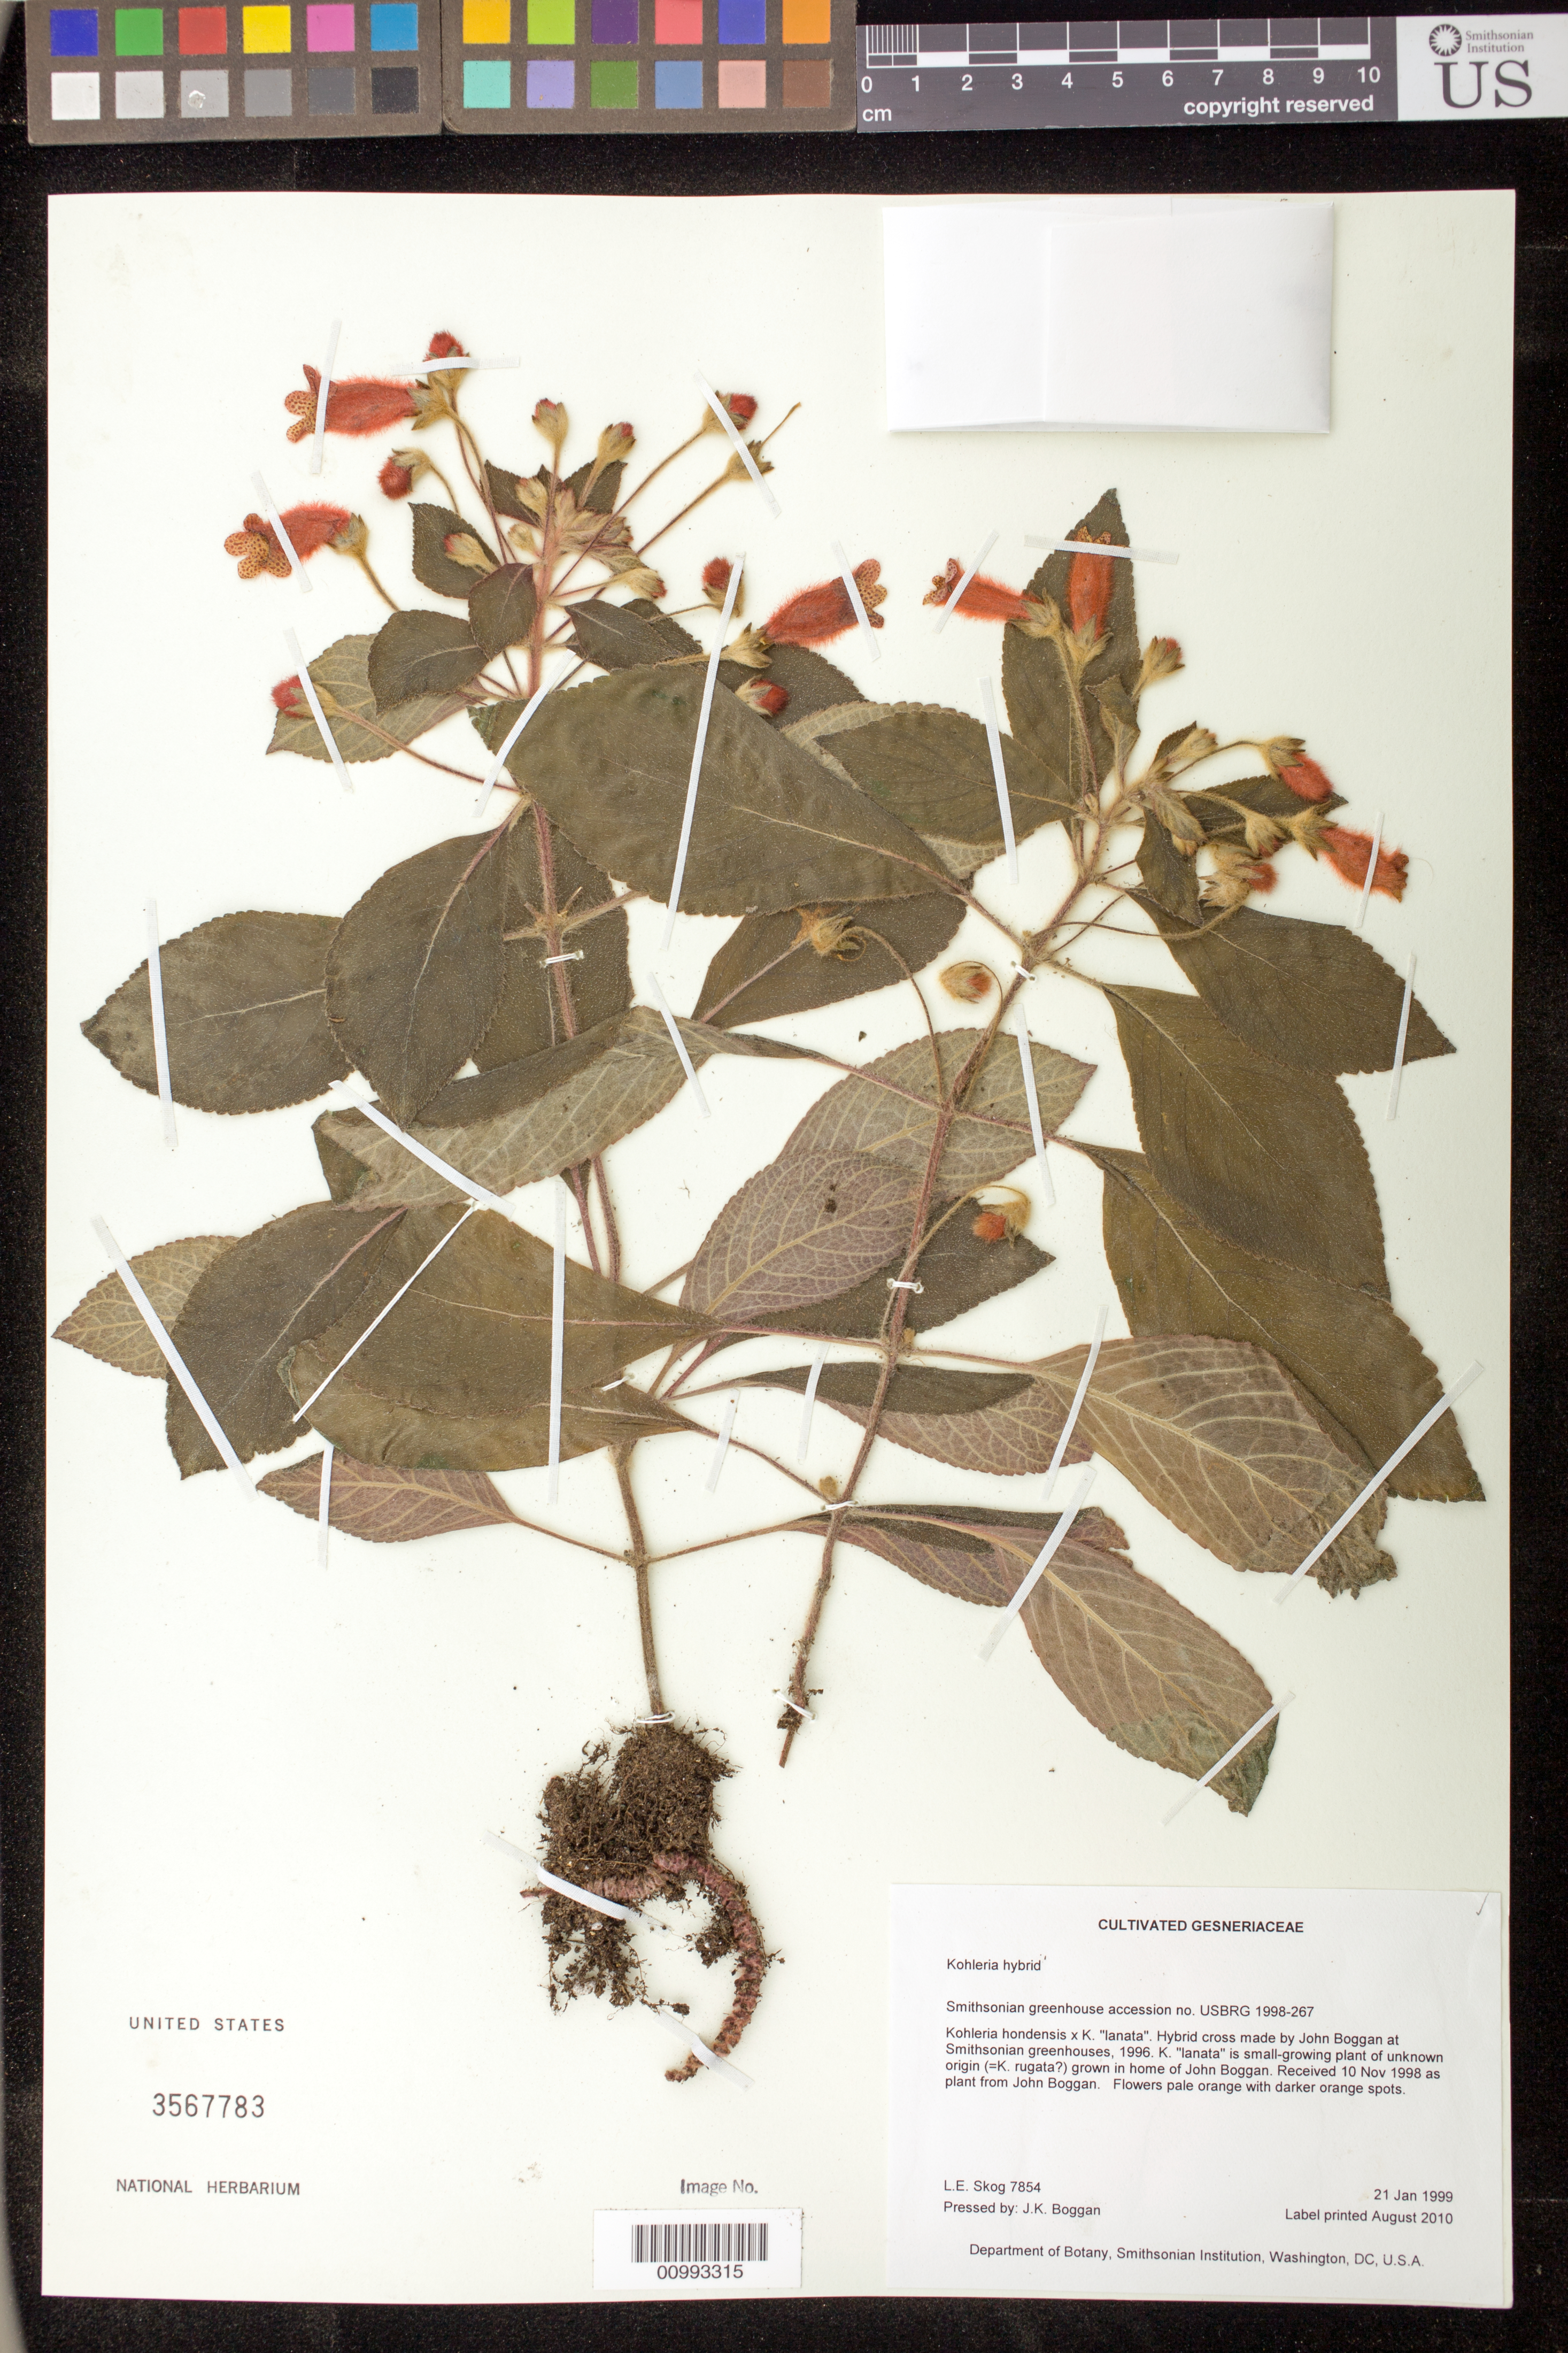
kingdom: Plantae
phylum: Tracheophyta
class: Magnoliopsida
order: Lamiales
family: Gesneriaceae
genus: Kohleria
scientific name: Kohleria hybrid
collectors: L. E. Skog & J. K. Boggan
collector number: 7854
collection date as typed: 21 Jan 1999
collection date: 1999-01-21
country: United States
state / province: District of Columbia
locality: Department of Botany, Smithsonian Institution, Washington, DC, U.S.A.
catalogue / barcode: US 3567783